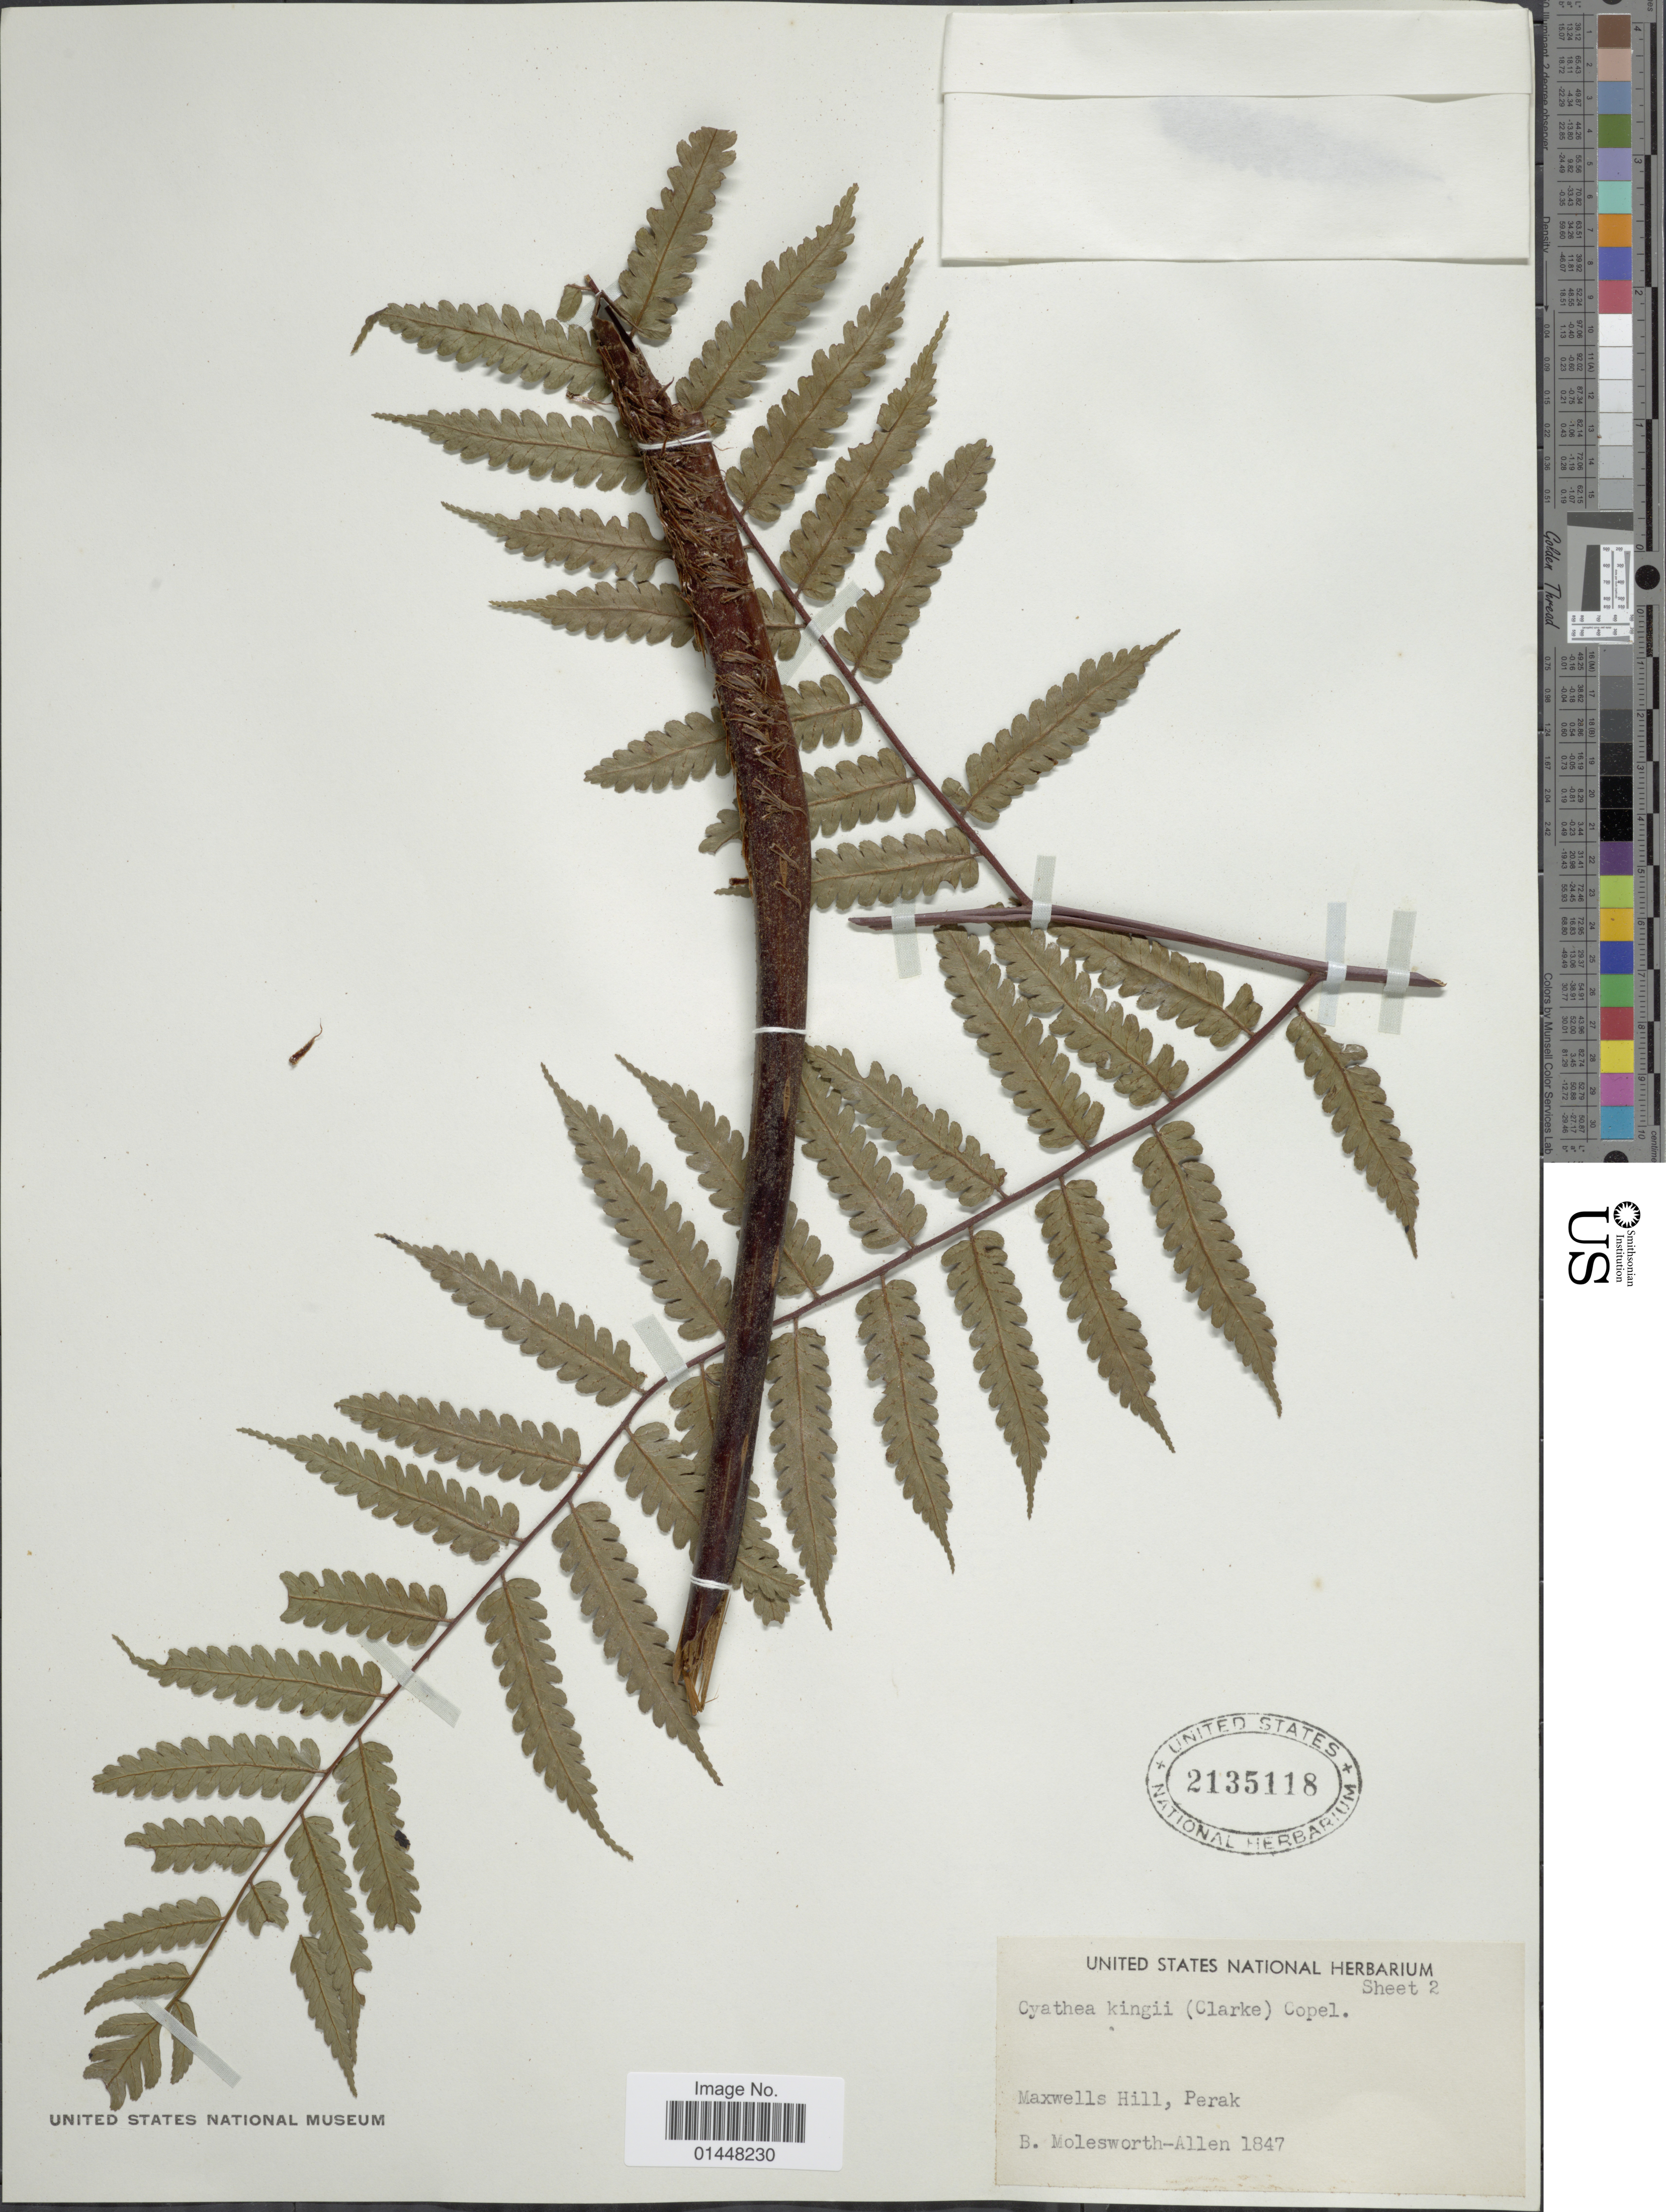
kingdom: Plantae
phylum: Tracheophyta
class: Polypodiopsida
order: Cyatheales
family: Cyatheaceae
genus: Gymnosphaera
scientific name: Gymnosphaera kingii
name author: (Clarke) Copel.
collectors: B. E. G. Molesworth-Allen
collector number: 1847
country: Malaysia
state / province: Perak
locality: Maxwells Hill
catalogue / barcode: US 2135118